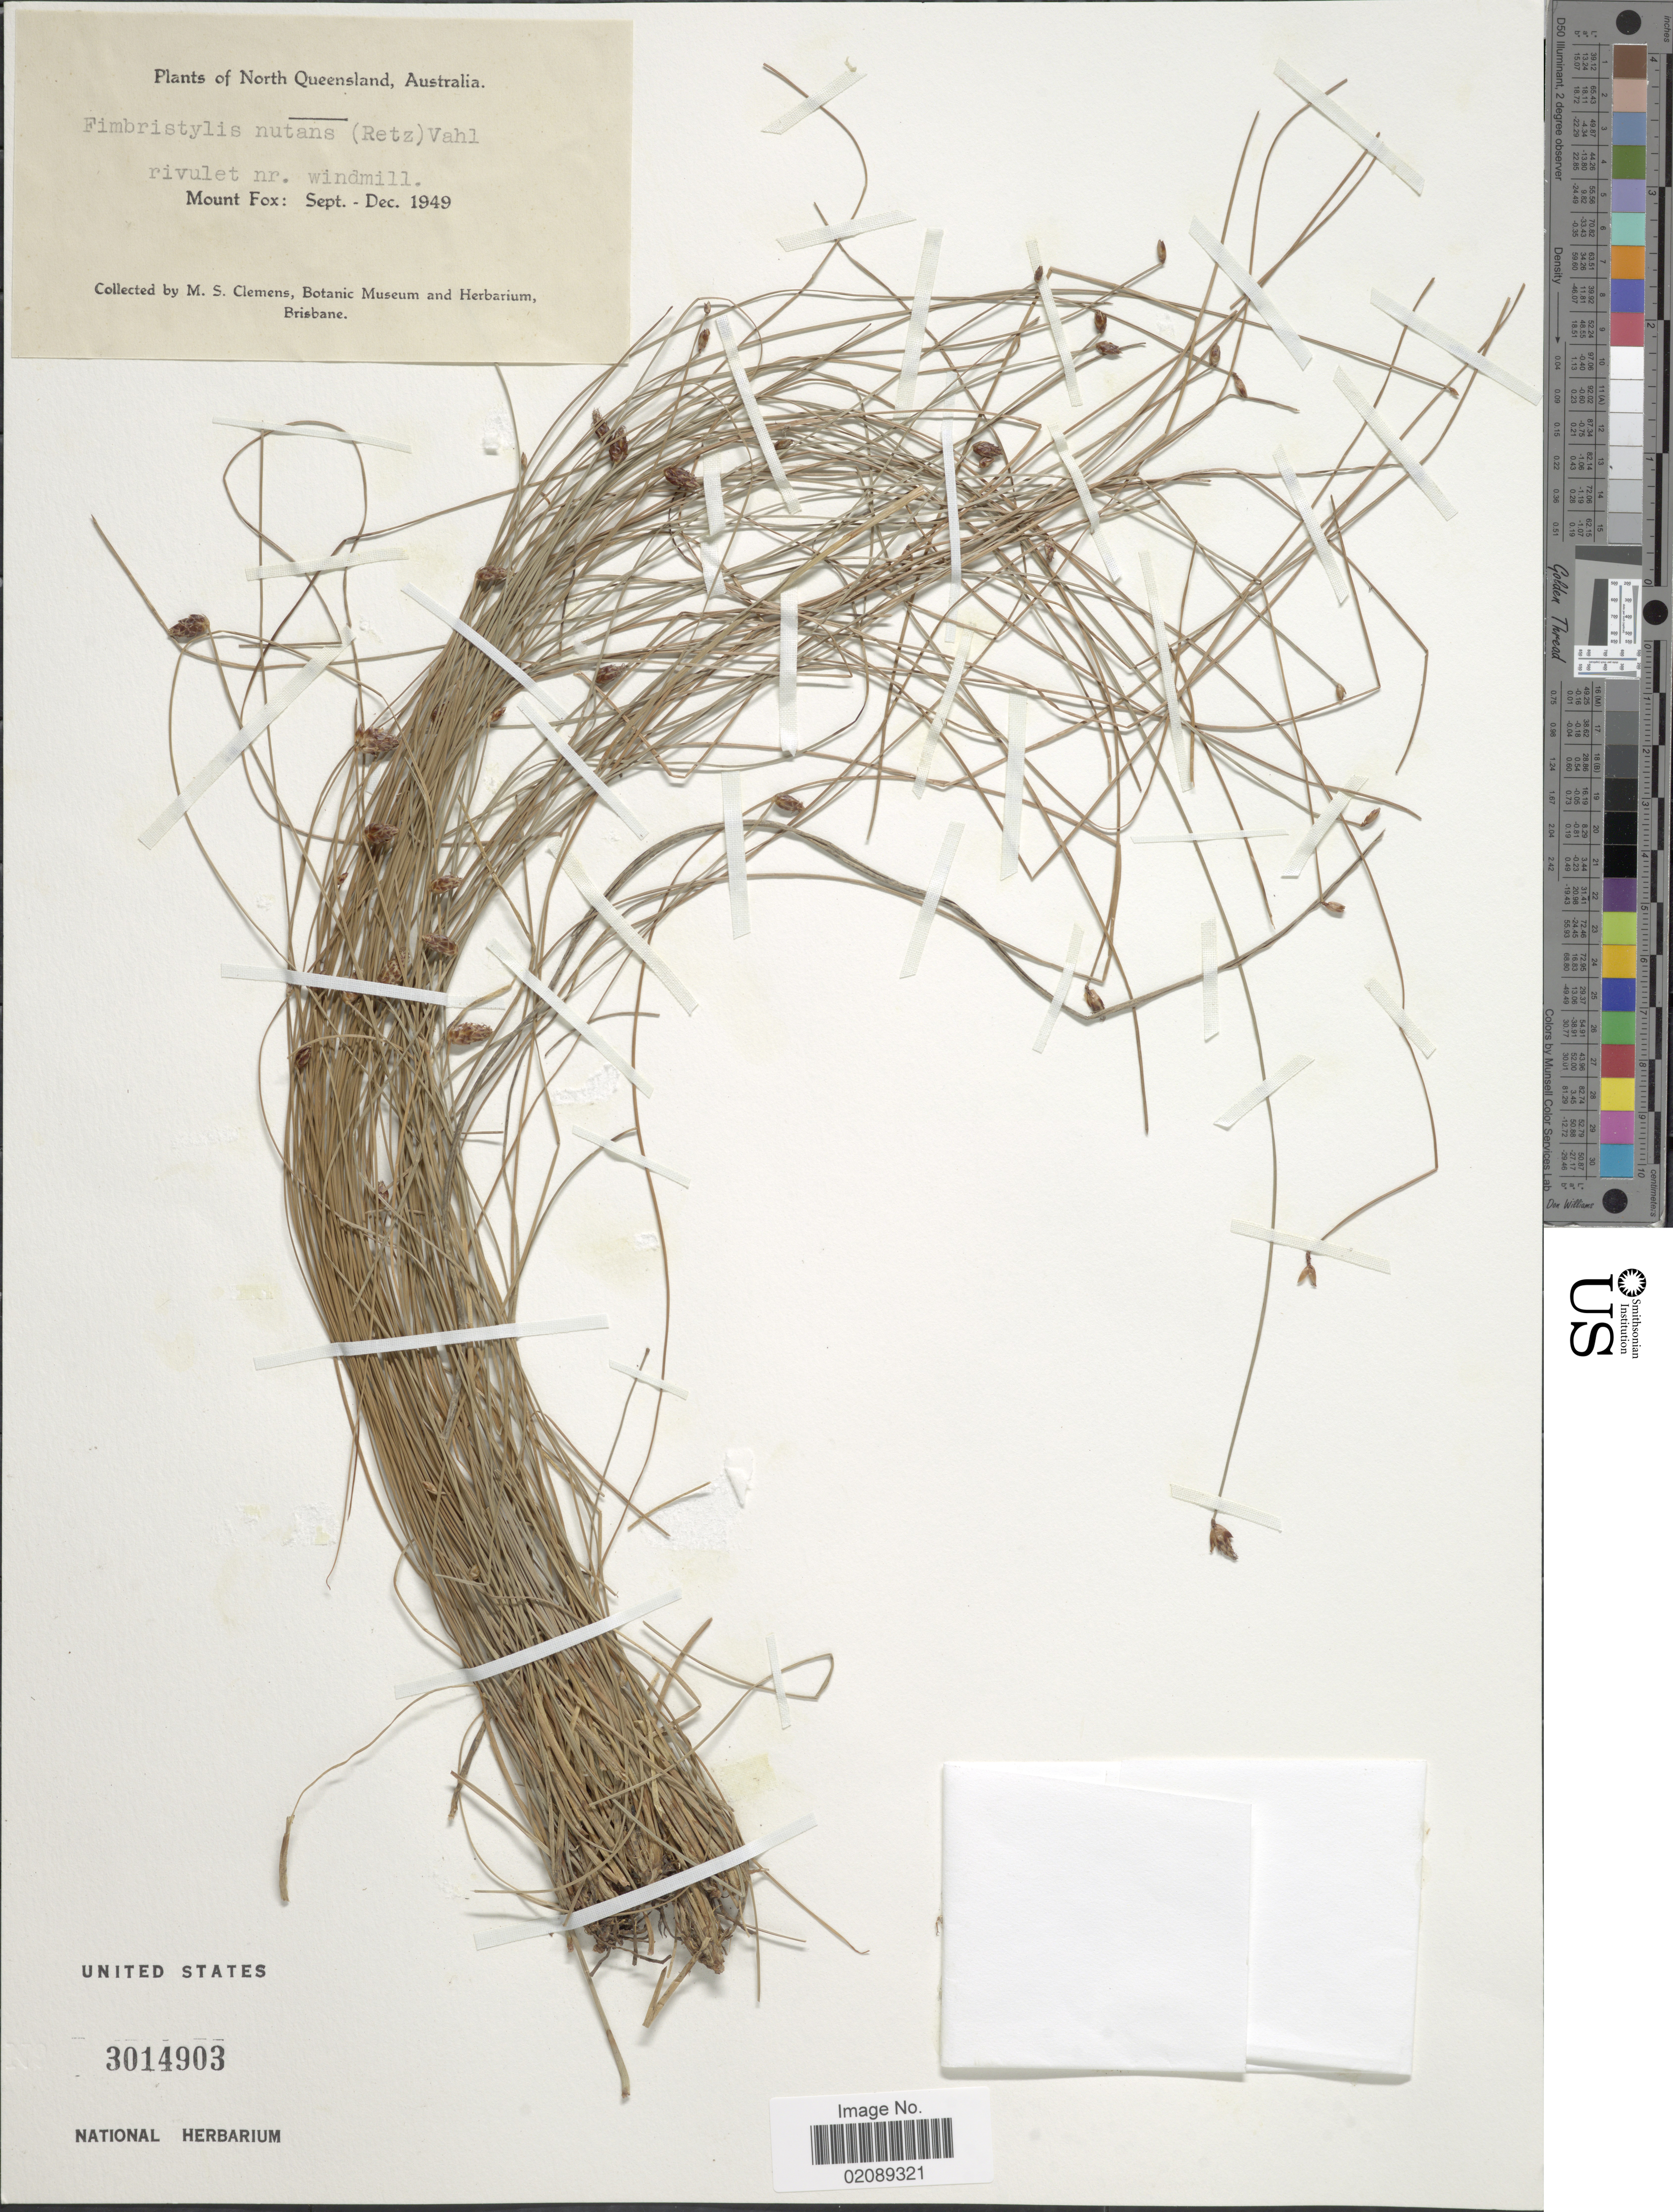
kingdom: Plantae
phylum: Tracheophyta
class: Liliopsida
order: Poales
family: Cyperaceae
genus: Fimbristylis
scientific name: Fimbristylis nutans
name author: (Retz.) Vahl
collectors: M. S. Clemens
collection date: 1949-09/1949-12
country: Australia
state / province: Queensland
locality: North Queensland. Mount Fox. nr. windmill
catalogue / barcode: US 3014903